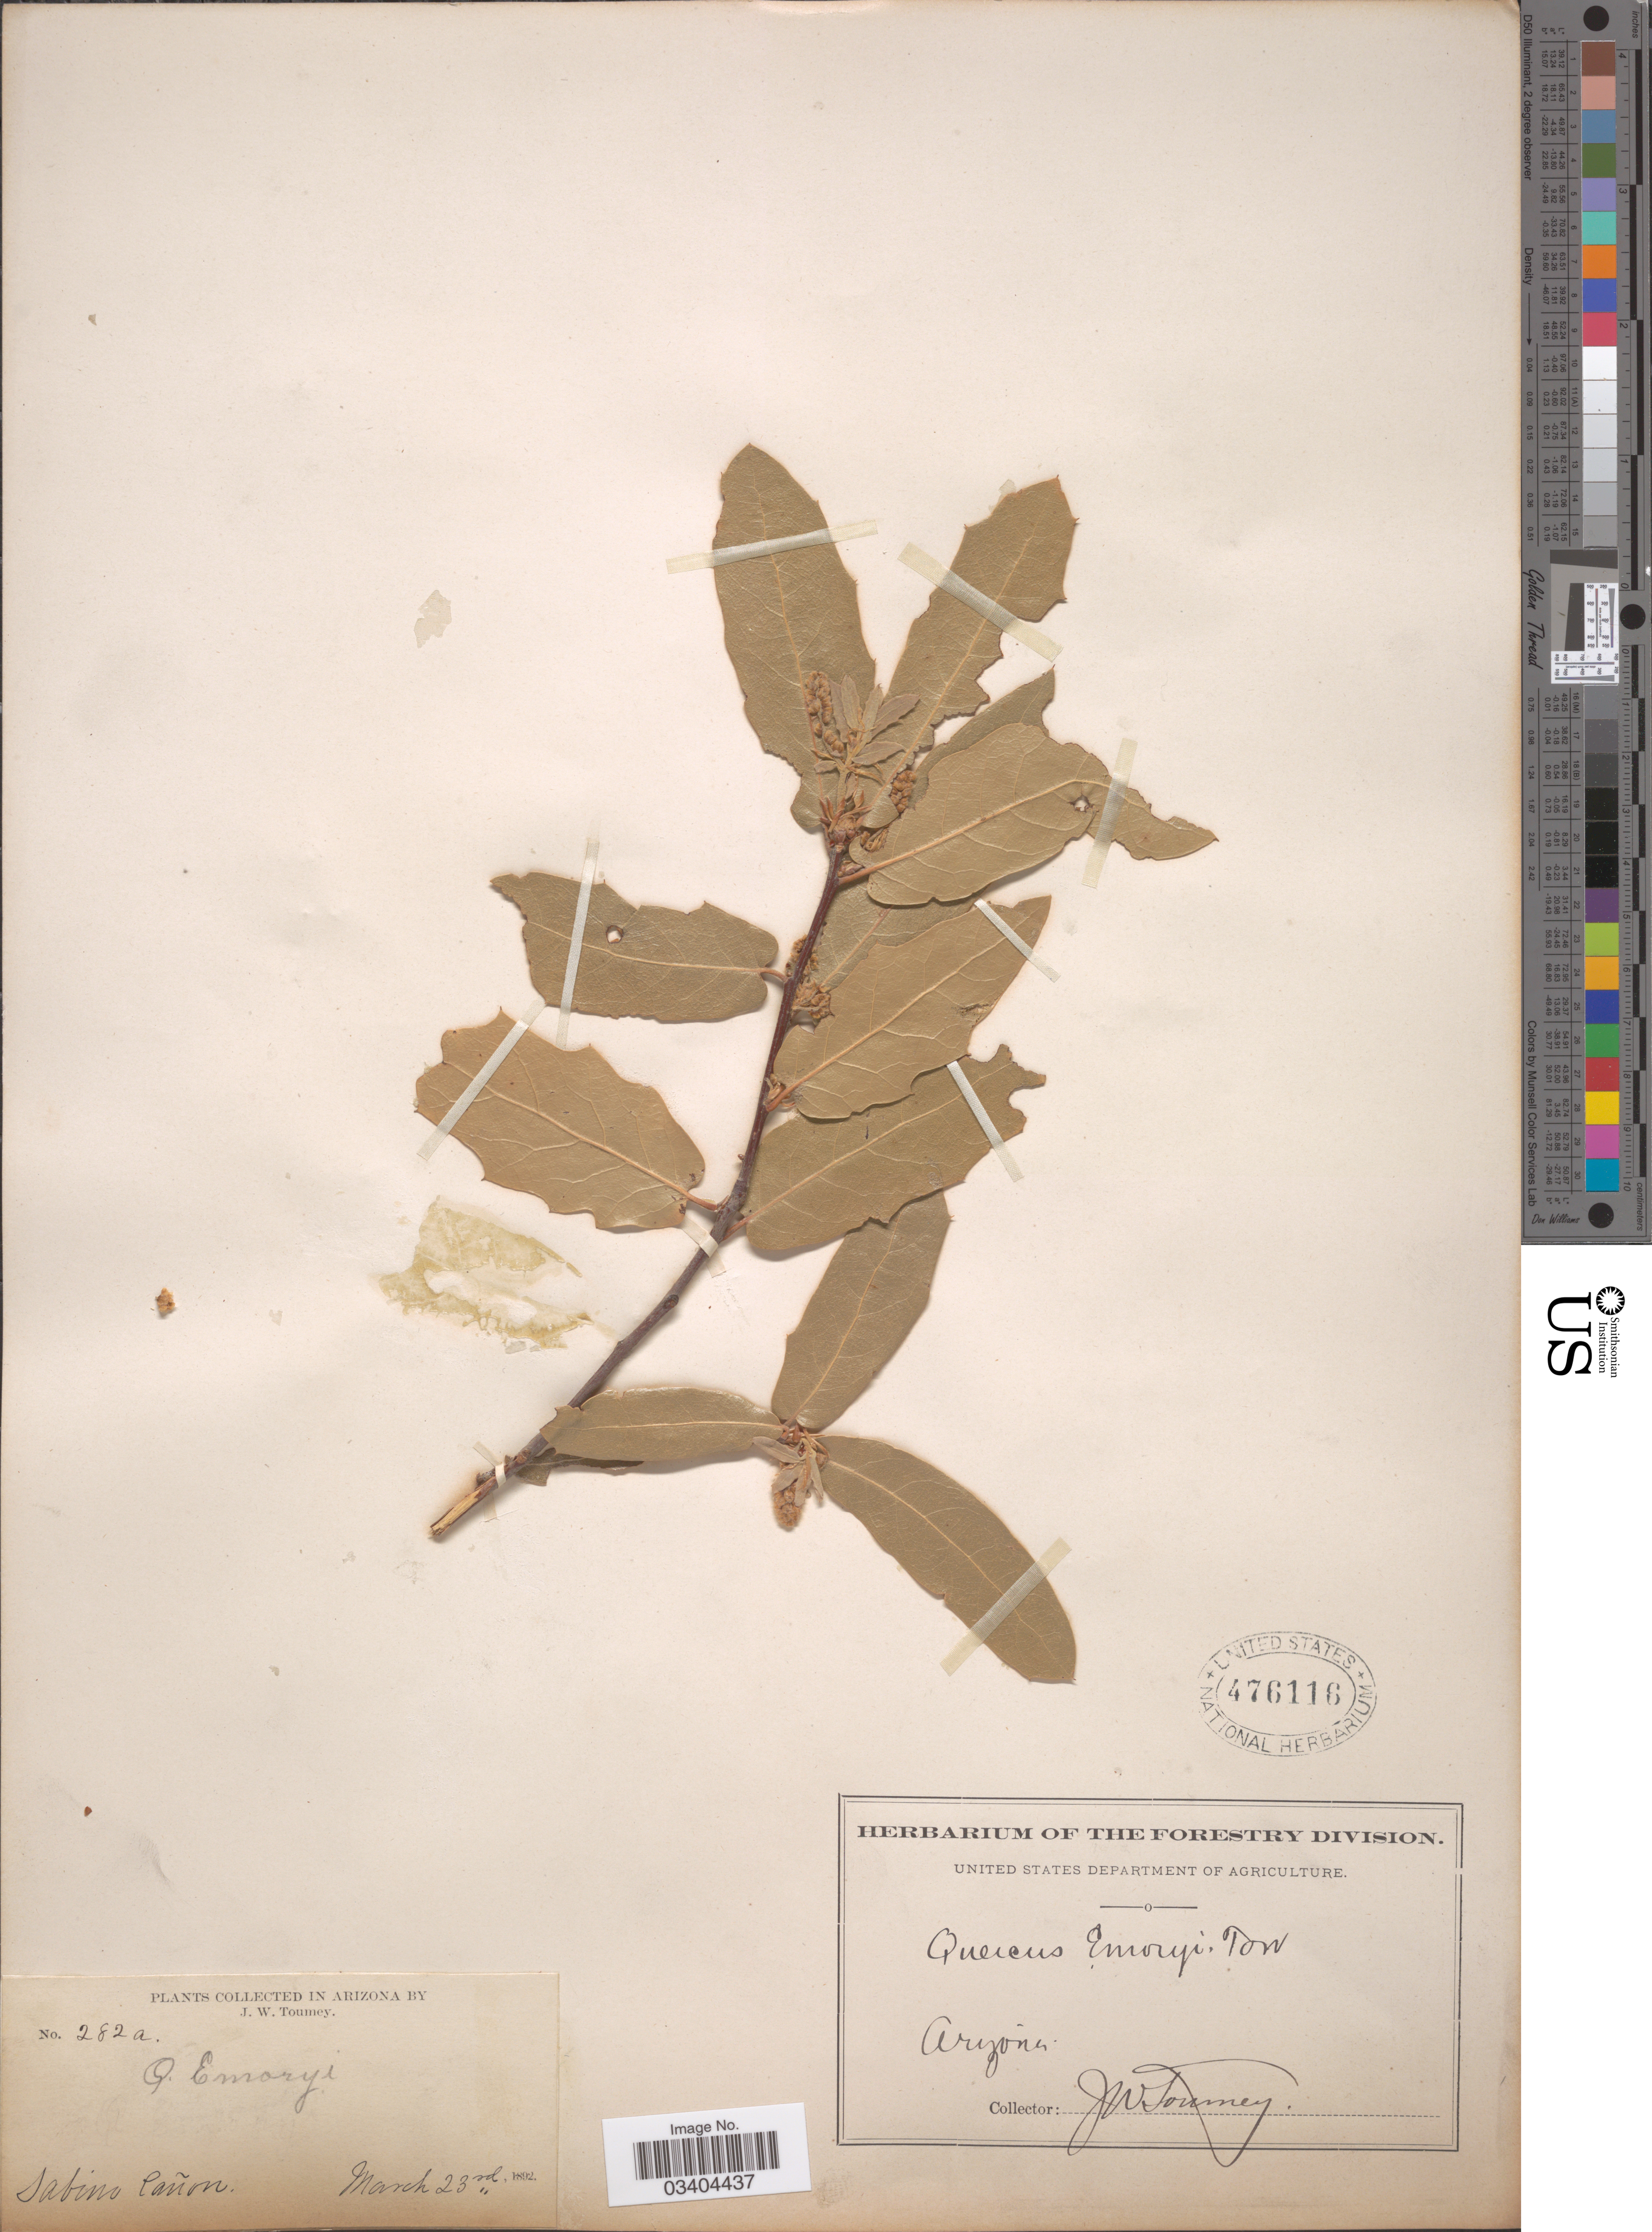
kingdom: Plantae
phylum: Tracheophyta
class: Magnoliopsida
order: Fagales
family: Fagaceae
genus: Quercus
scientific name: Quercus emoryi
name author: Torr. in Emory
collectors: J. W. Toumey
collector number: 282a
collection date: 1892-03-23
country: United States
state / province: Arizona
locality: Sabino Cañon.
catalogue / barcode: US 476116